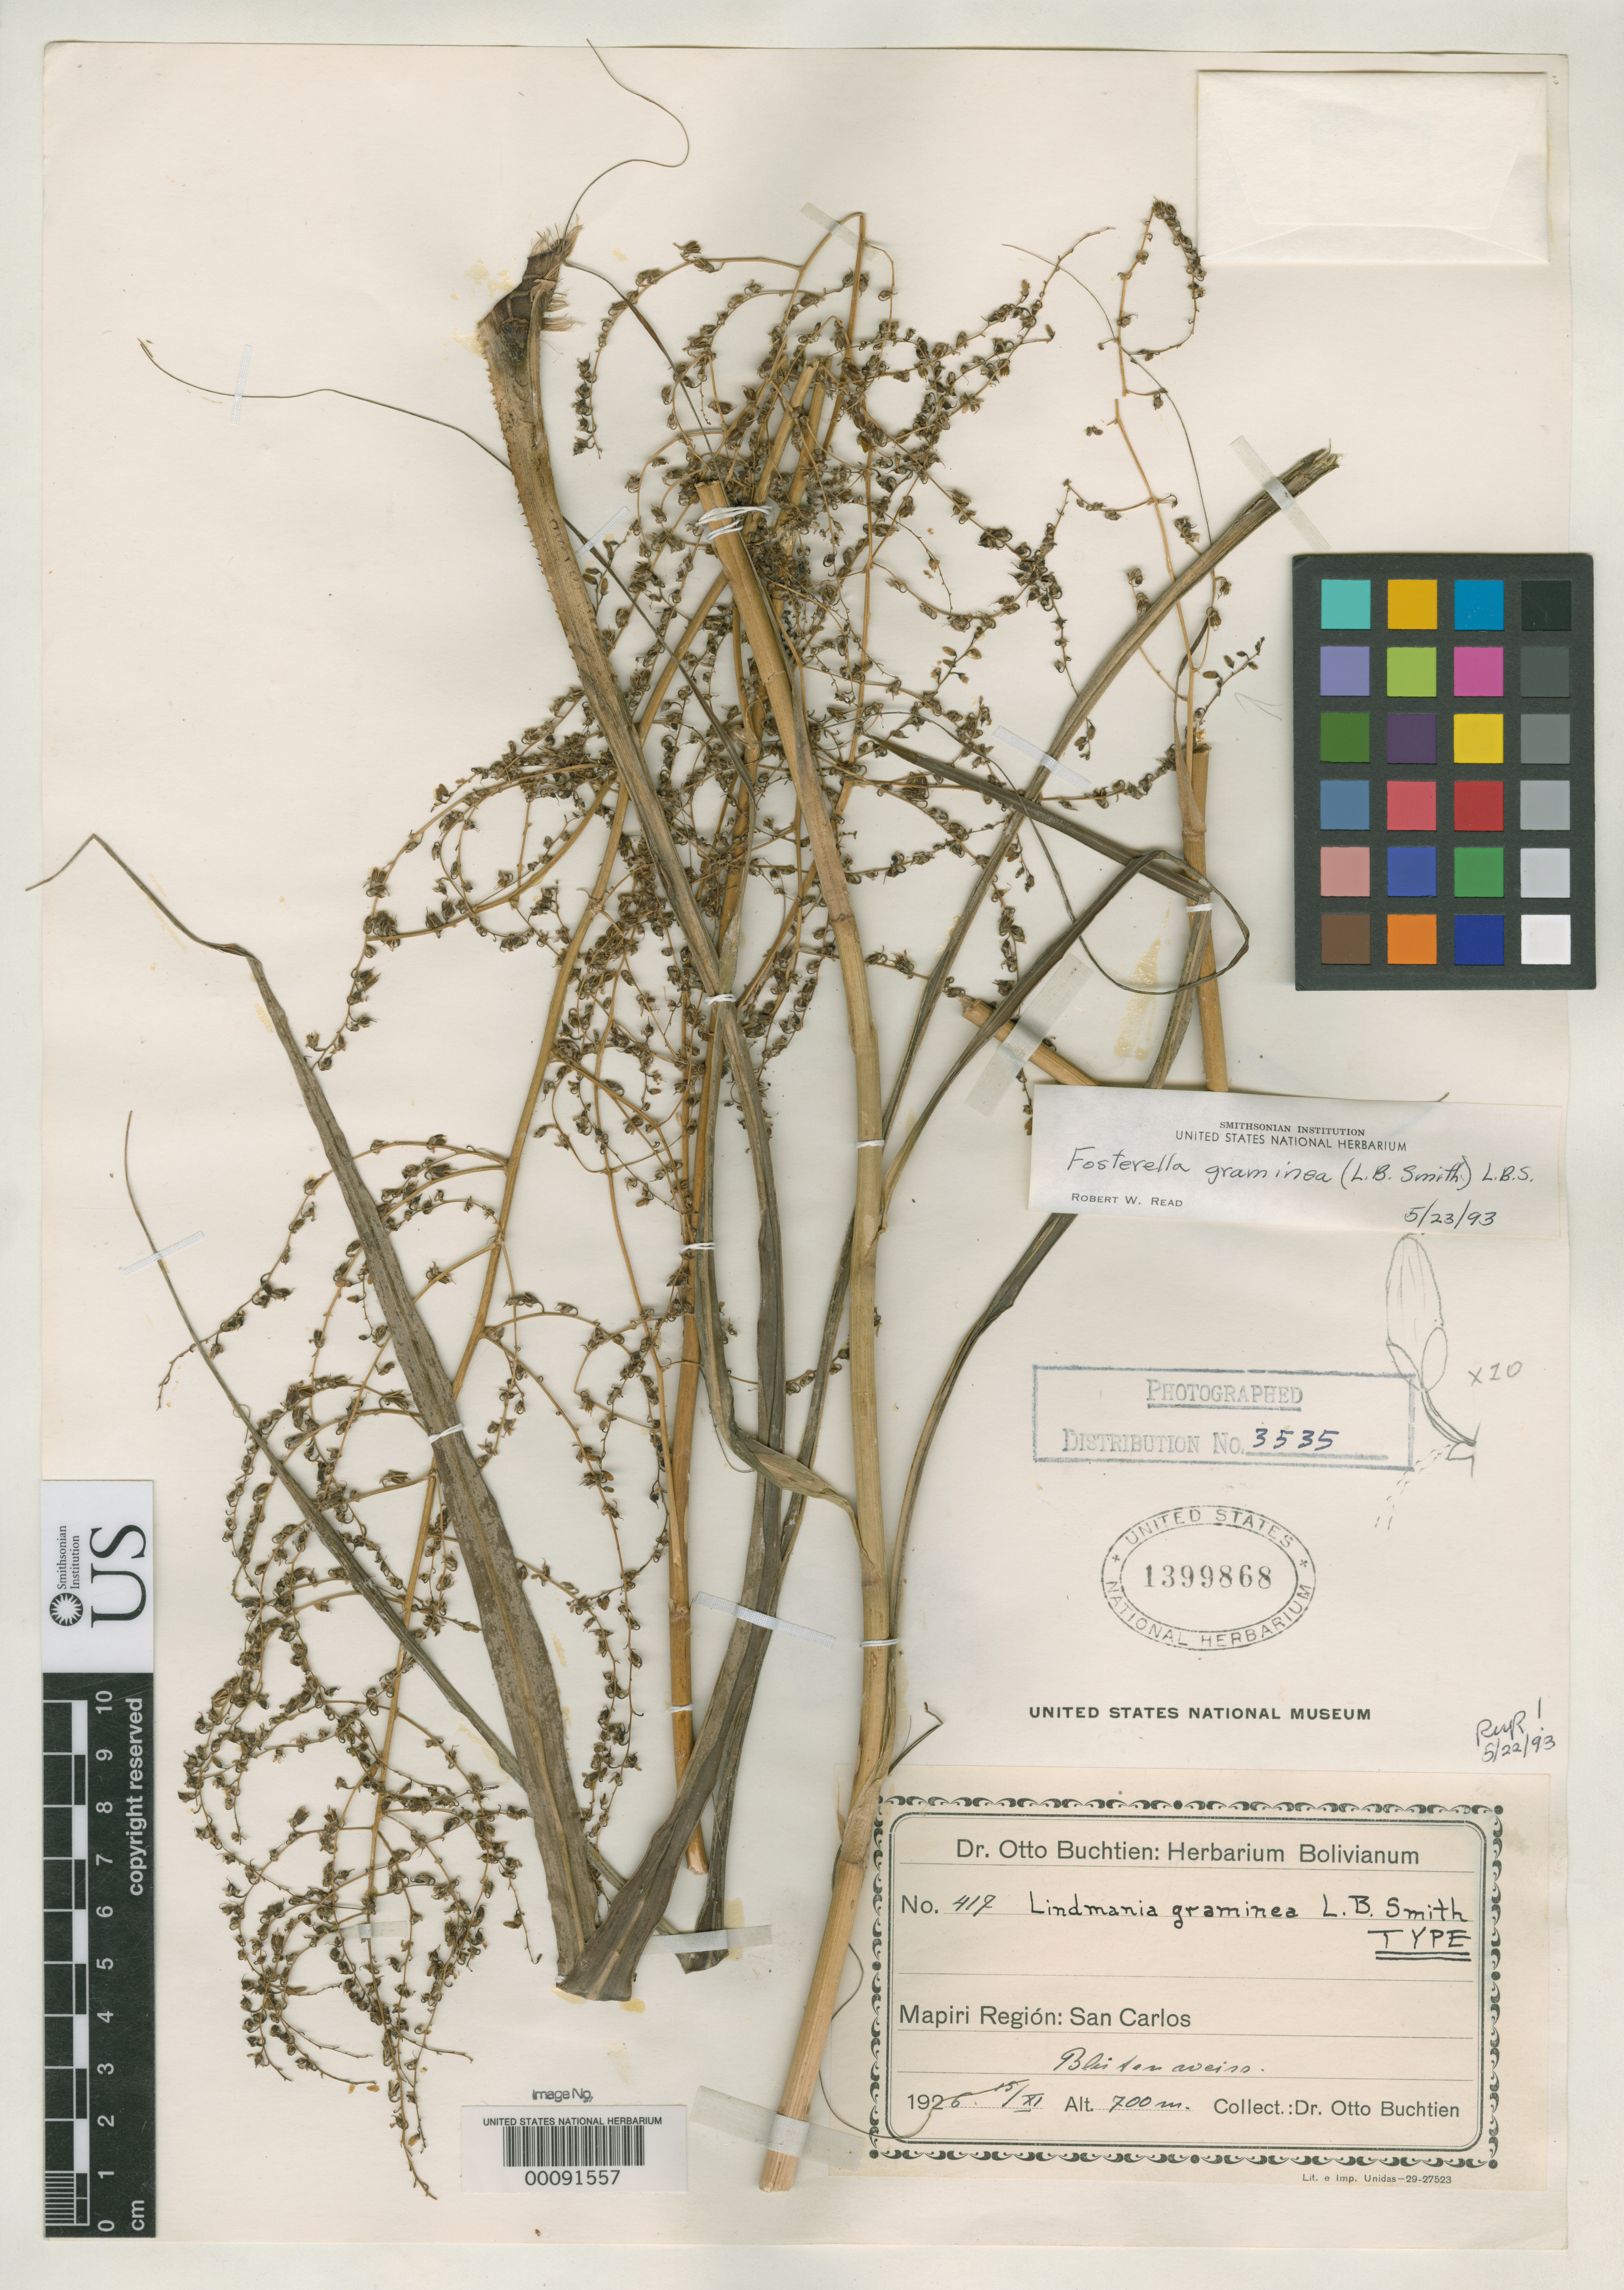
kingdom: Plantae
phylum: Tracheophyta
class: Liliopsida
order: Poales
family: Bromeliaceae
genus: Lindmania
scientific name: Lindmania graminea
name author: L.B. Sm.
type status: Holotype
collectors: O. Buchtien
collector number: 417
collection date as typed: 15 Nov 1956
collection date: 1956-11-15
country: Bolivia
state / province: La Paz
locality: Mapiri region, San Carlos.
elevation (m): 700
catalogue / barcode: US 1399868